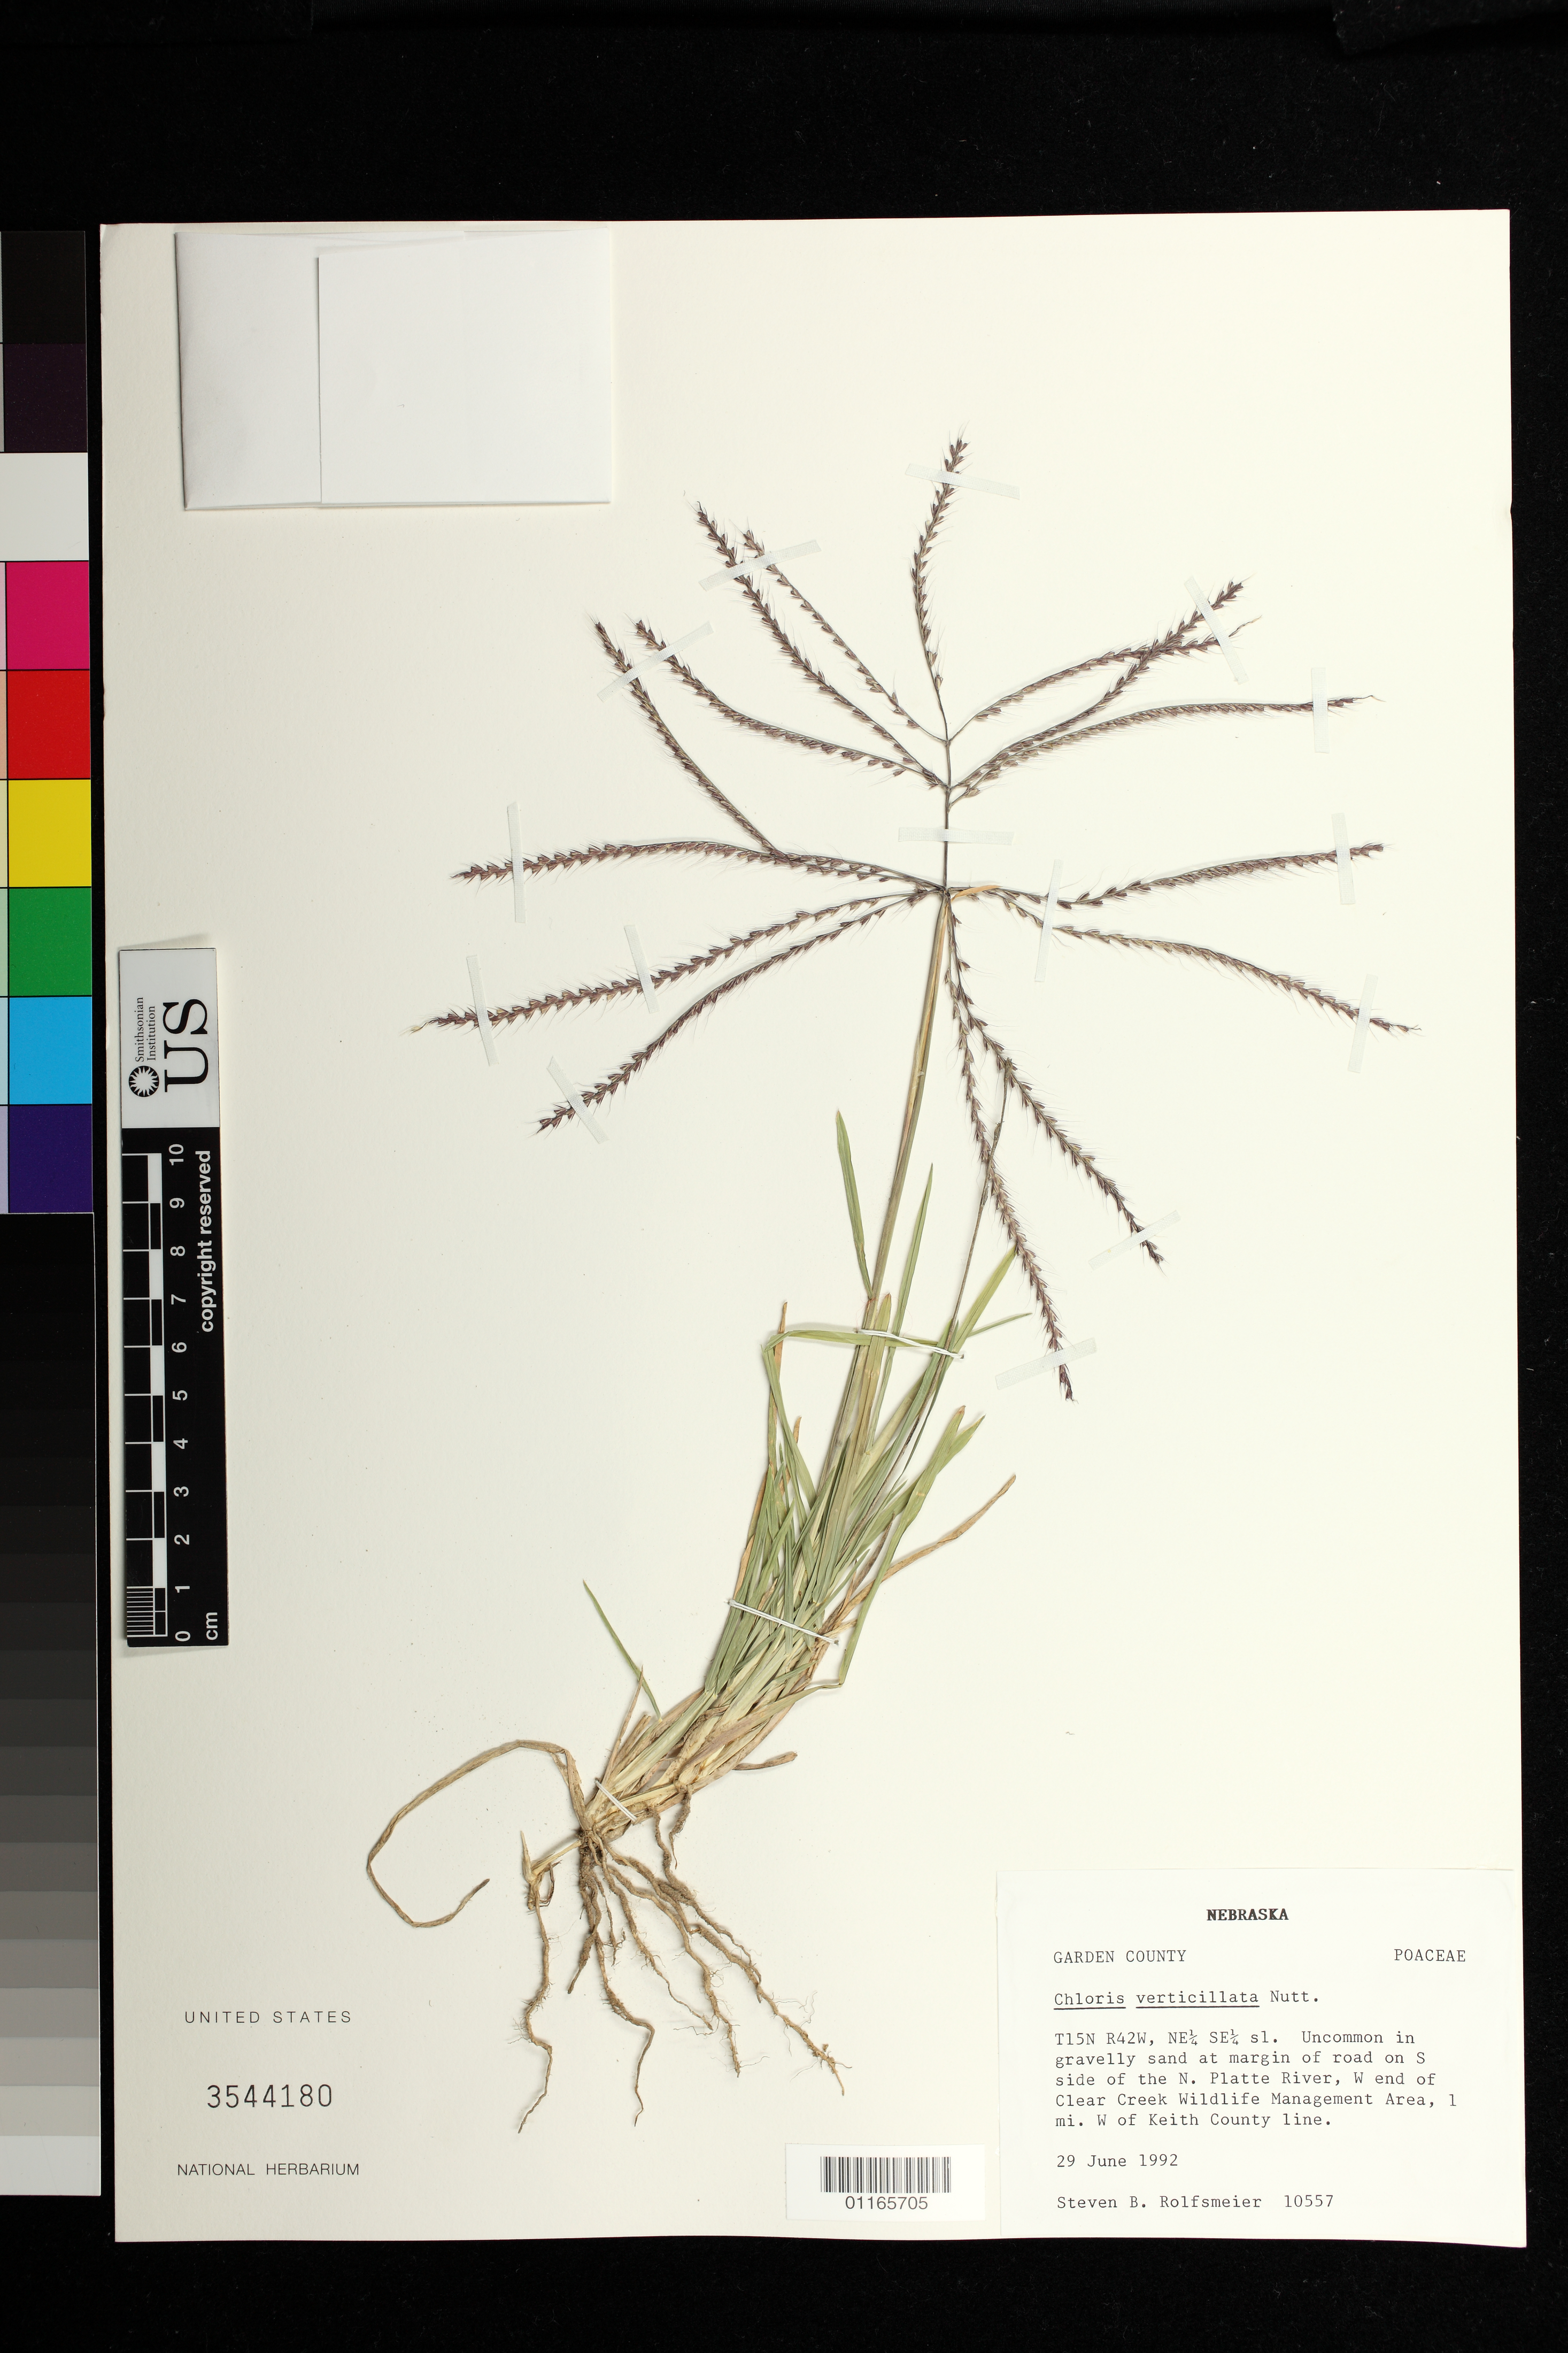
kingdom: Plantae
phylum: Tracheophyta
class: Liliopsida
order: Poales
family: Poaceae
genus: Chloris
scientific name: Chloris verticillata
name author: Nutt.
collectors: S. Rolfsmeier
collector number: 10557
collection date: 1992-06-29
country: United States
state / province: Nebraska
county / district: Garden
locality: T15N R42W, NE 1/4 S 1/4 sl. At margin of road on S side of the N. Platte River, W end of Clear Creek Wildlife Management Area, 1 mi. W of Keith County line.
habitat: Uncommon in gravelly sand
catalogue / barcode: US 3544180